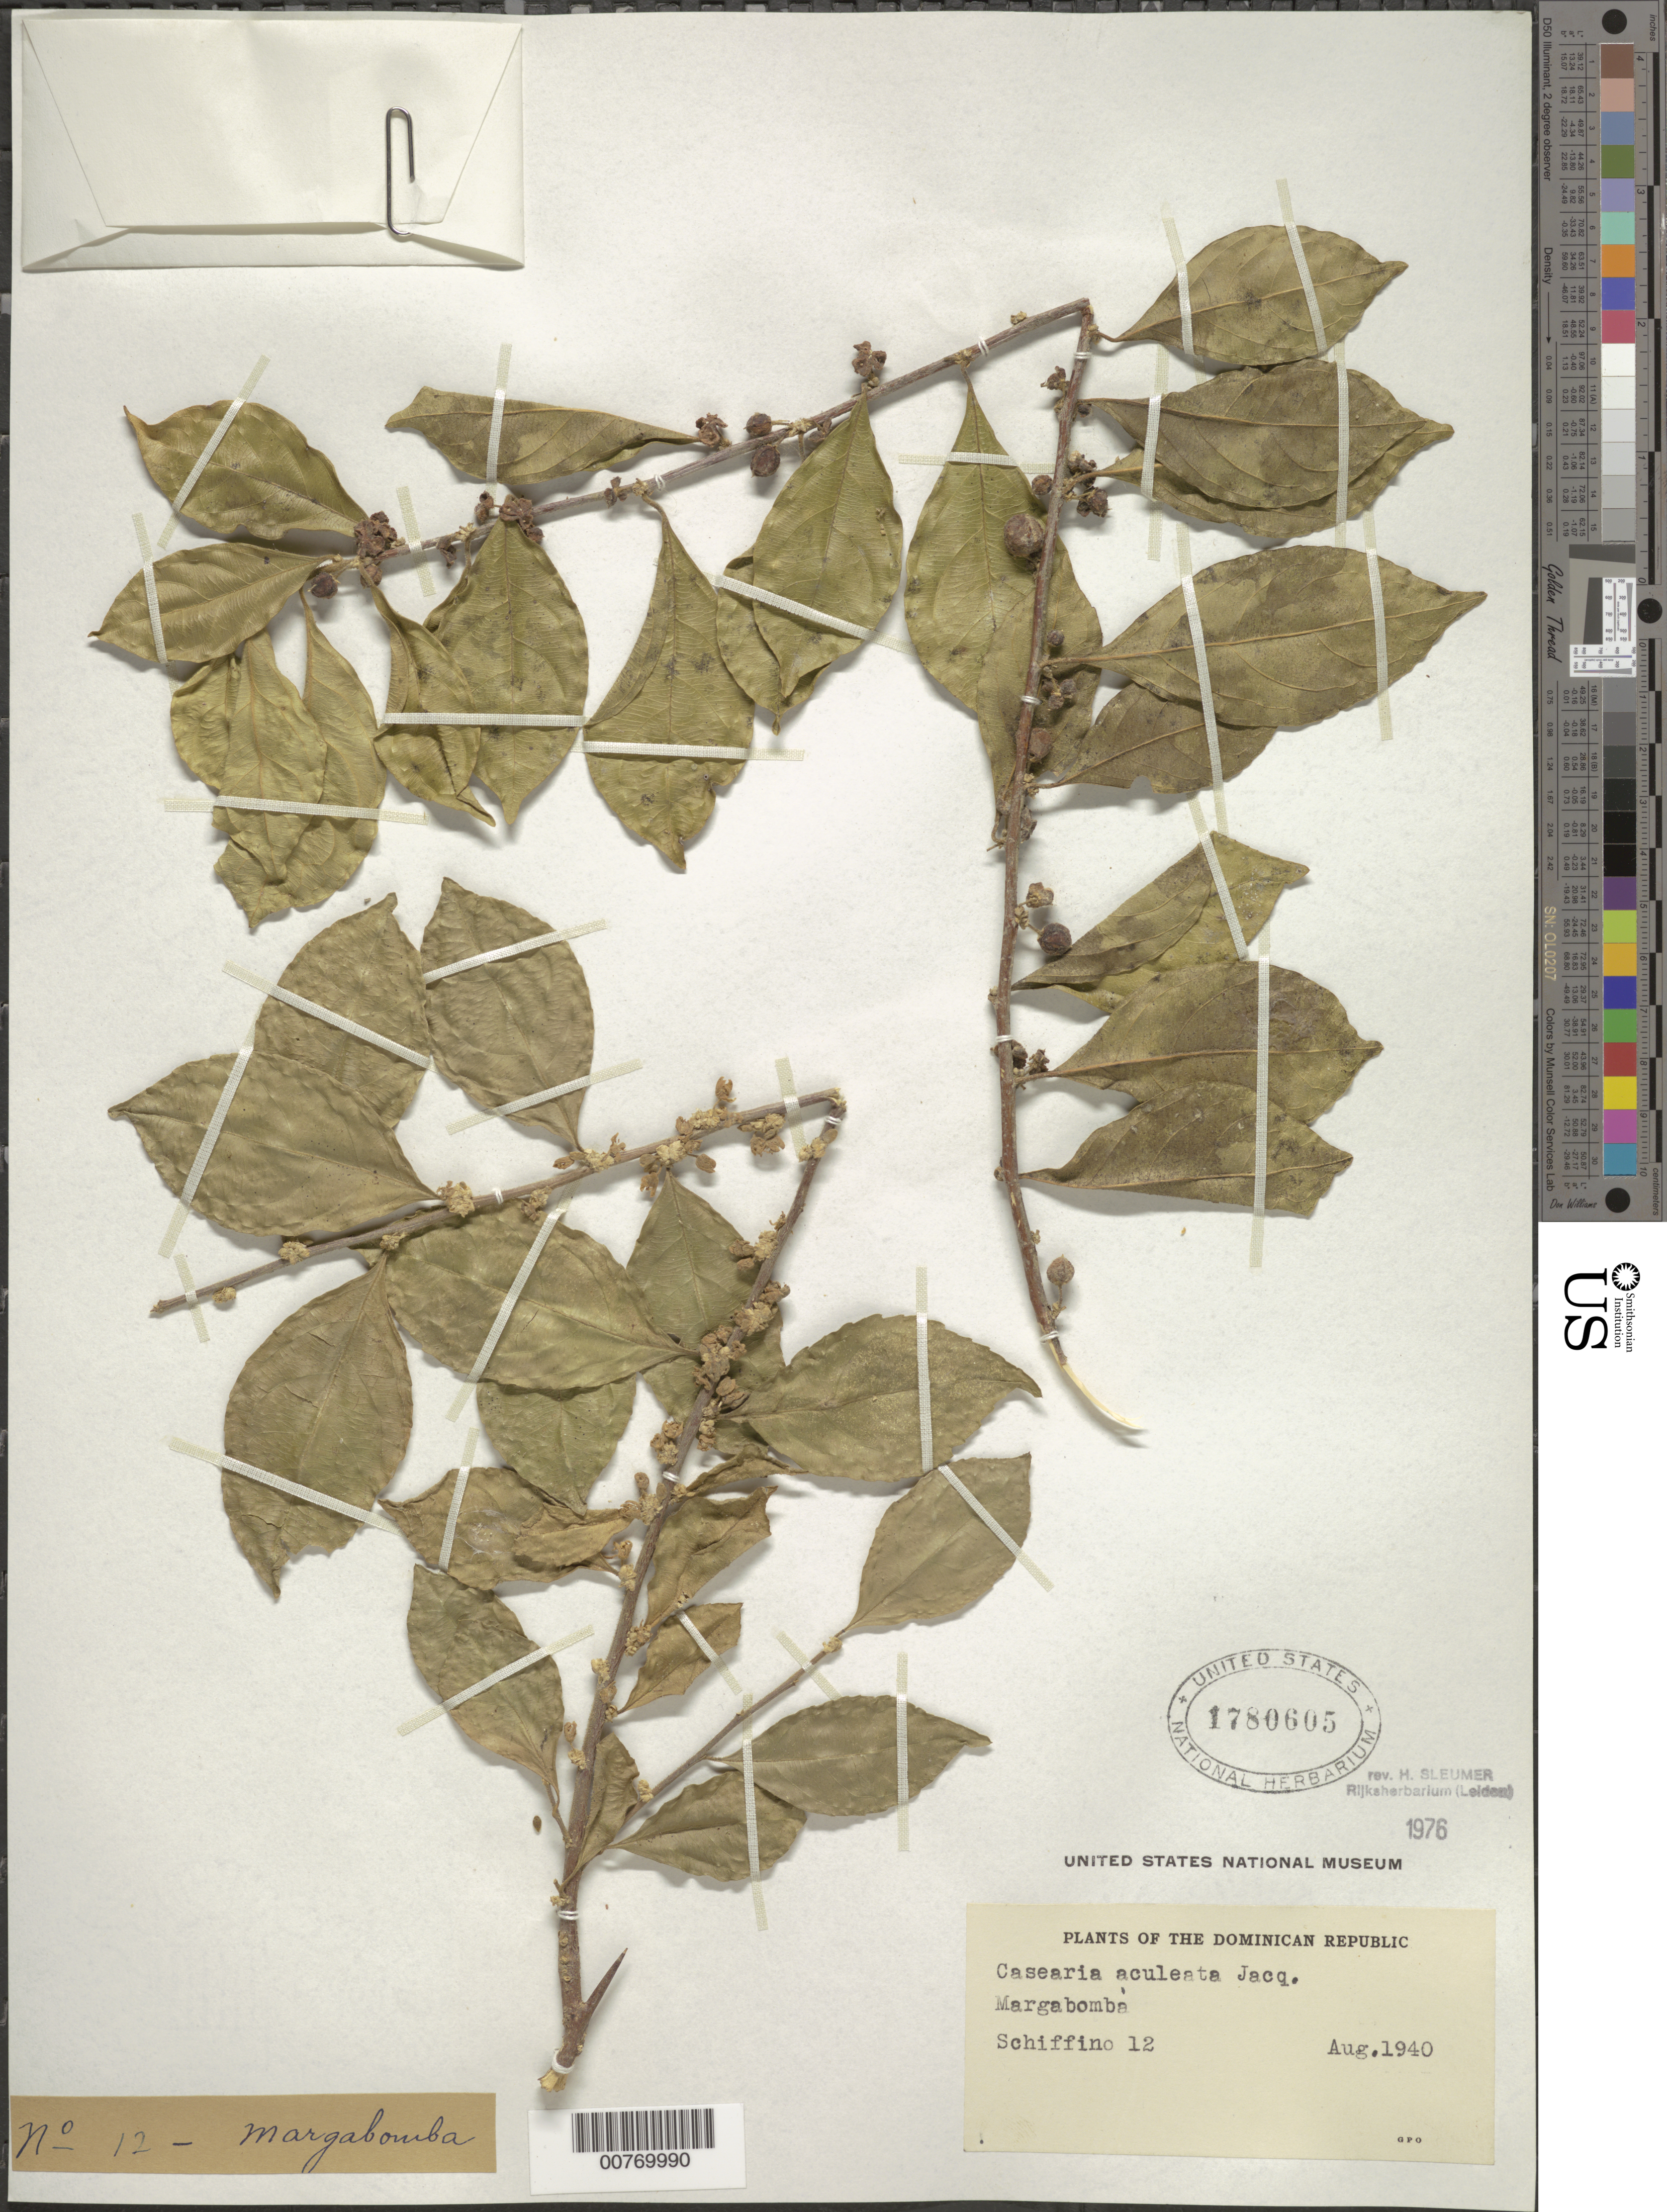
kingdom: Plantae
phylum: Tracheophyta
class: Magnoliopsida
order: Malpighiales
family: Salicaceae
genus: Casearia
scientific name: Casearia aculeata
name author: Jacq.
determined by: Sleumer, H. O.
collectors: -. Shiffino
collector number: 12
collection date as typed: Aug 1940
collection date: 1940-08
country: Dominican Republic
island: Hispaniola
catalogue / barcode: US 1780605